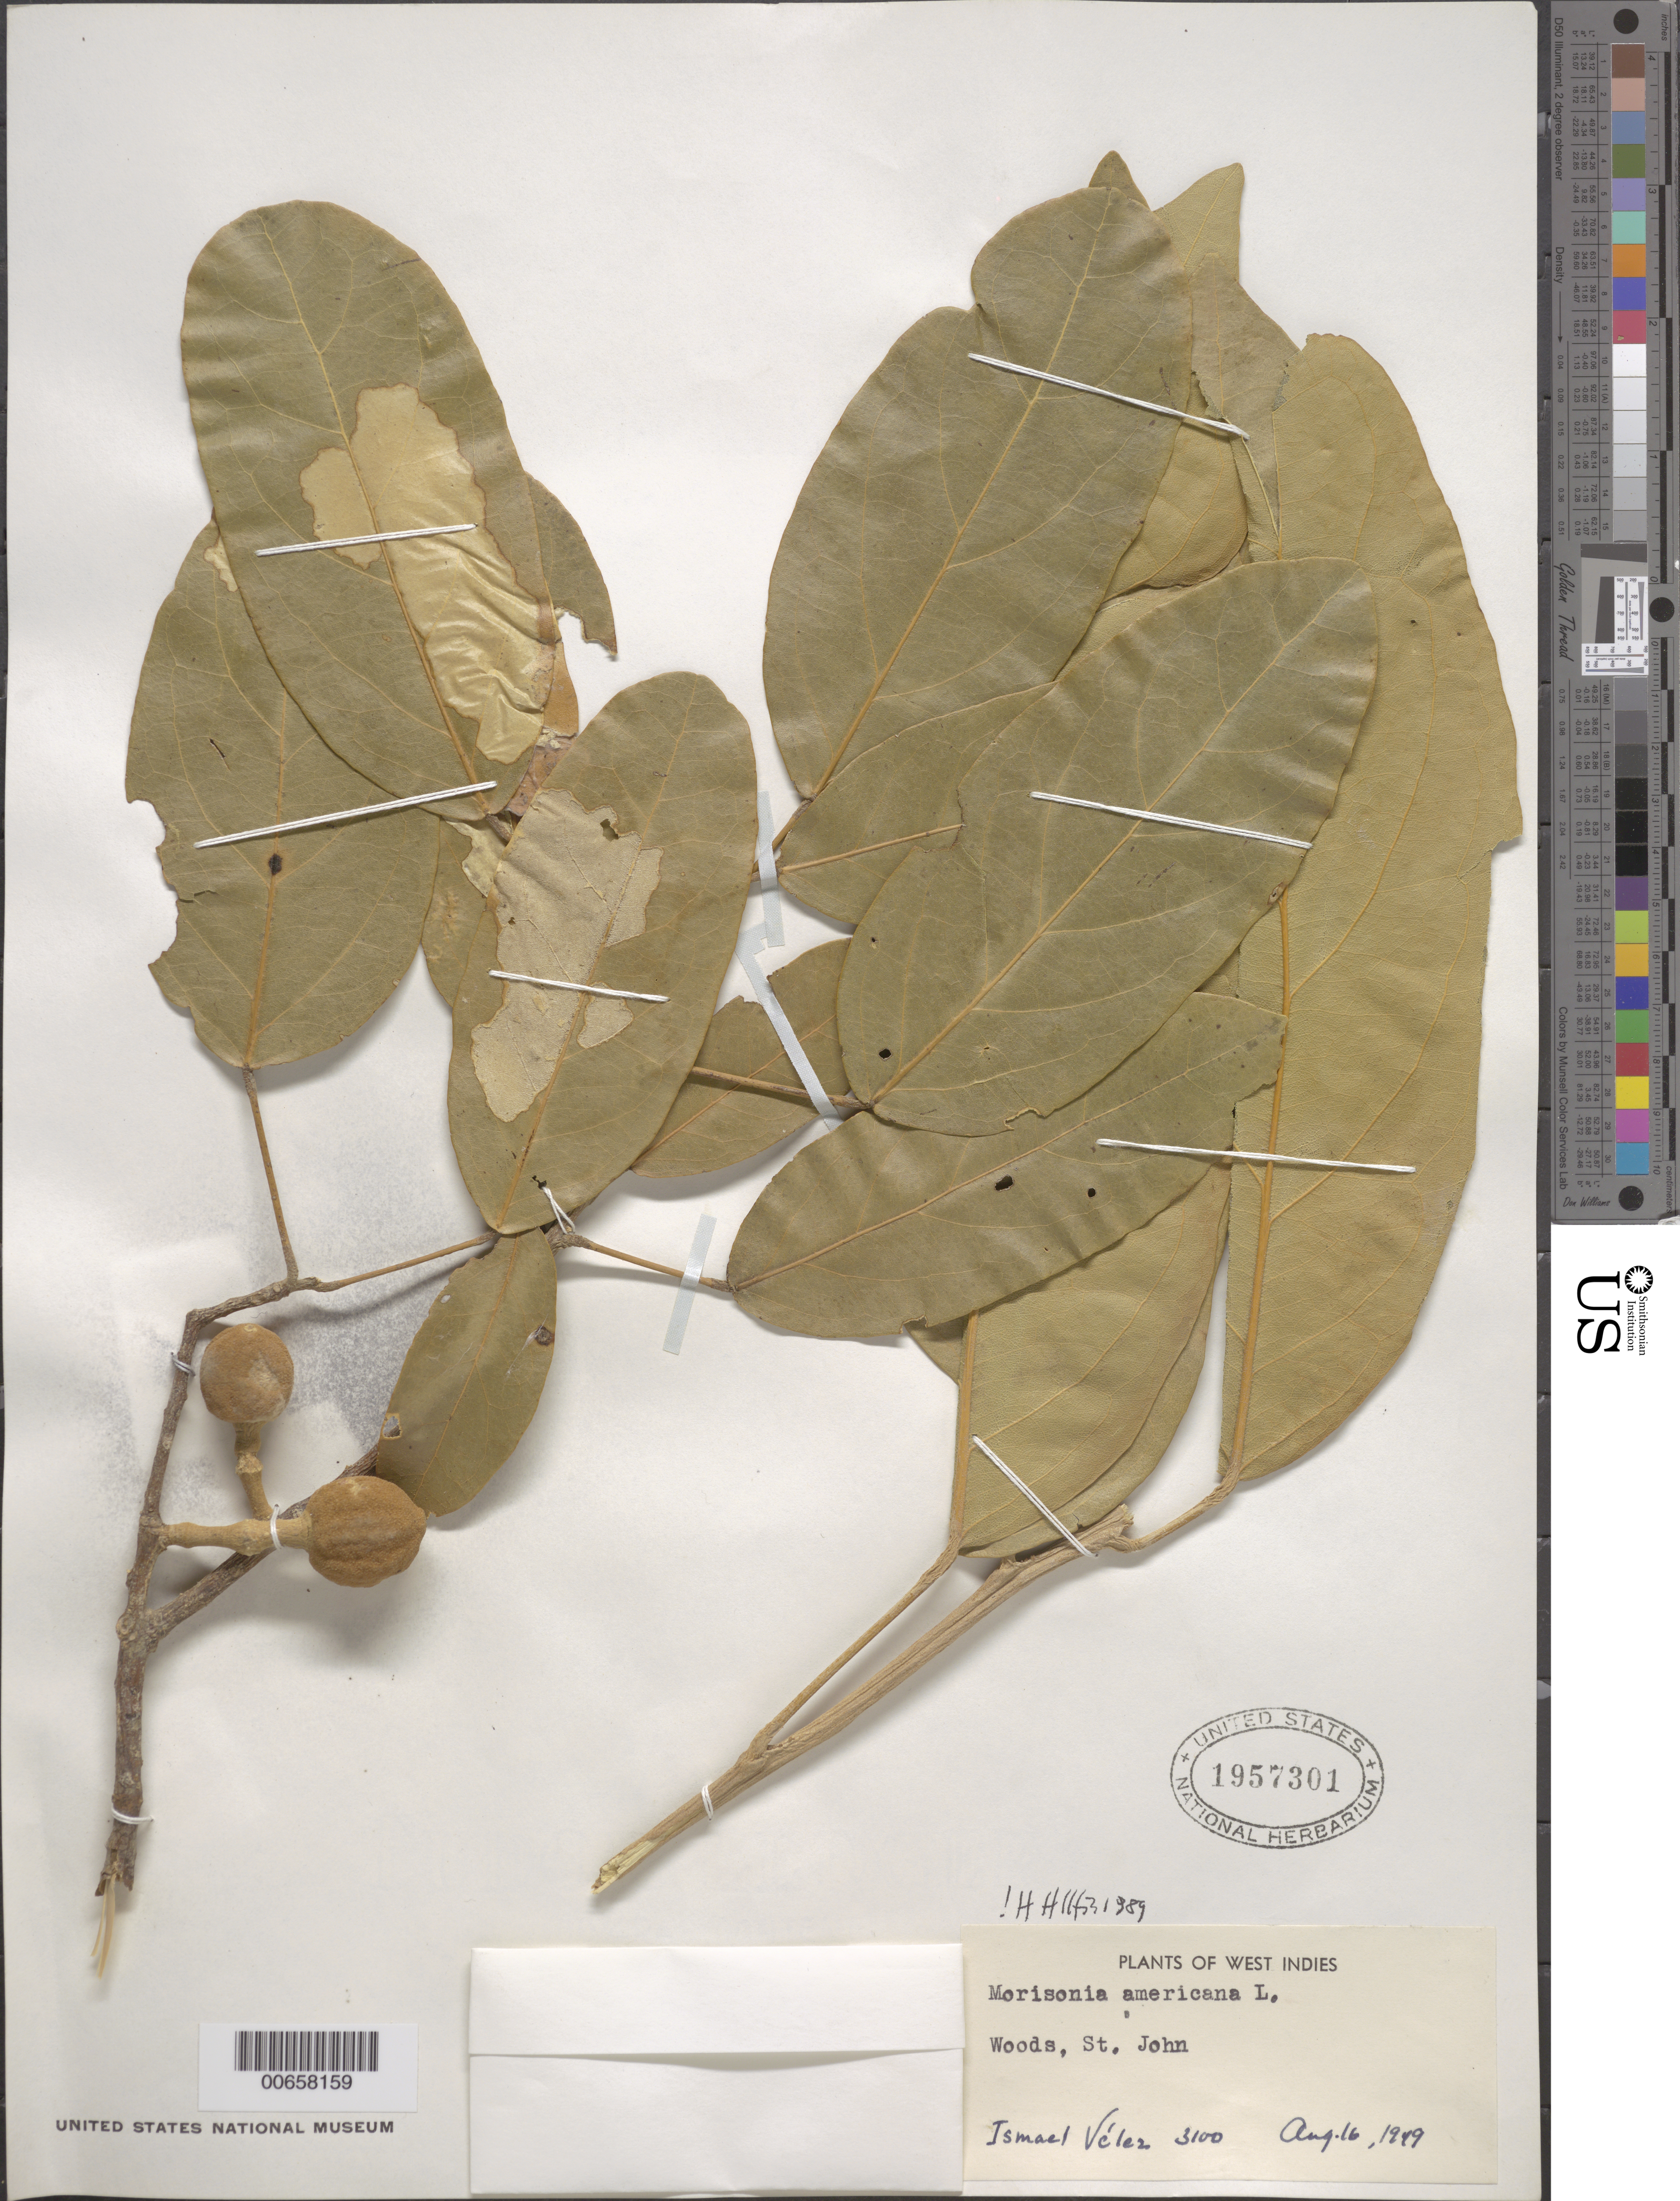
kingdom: Plantae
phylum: Tracheophyta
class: Magnoliopsida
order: Brassicales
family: Capparaceae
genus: Morisonia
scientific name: Morisonia americana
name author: L.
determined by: Iltis, Hugh Hellmut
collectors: I. Vélez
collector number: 3100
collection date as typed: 16 Aug 1949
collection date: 1949-08-16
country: U.S. Virgin Islands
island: St. John Island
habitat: Woods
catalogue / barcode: US 1957301